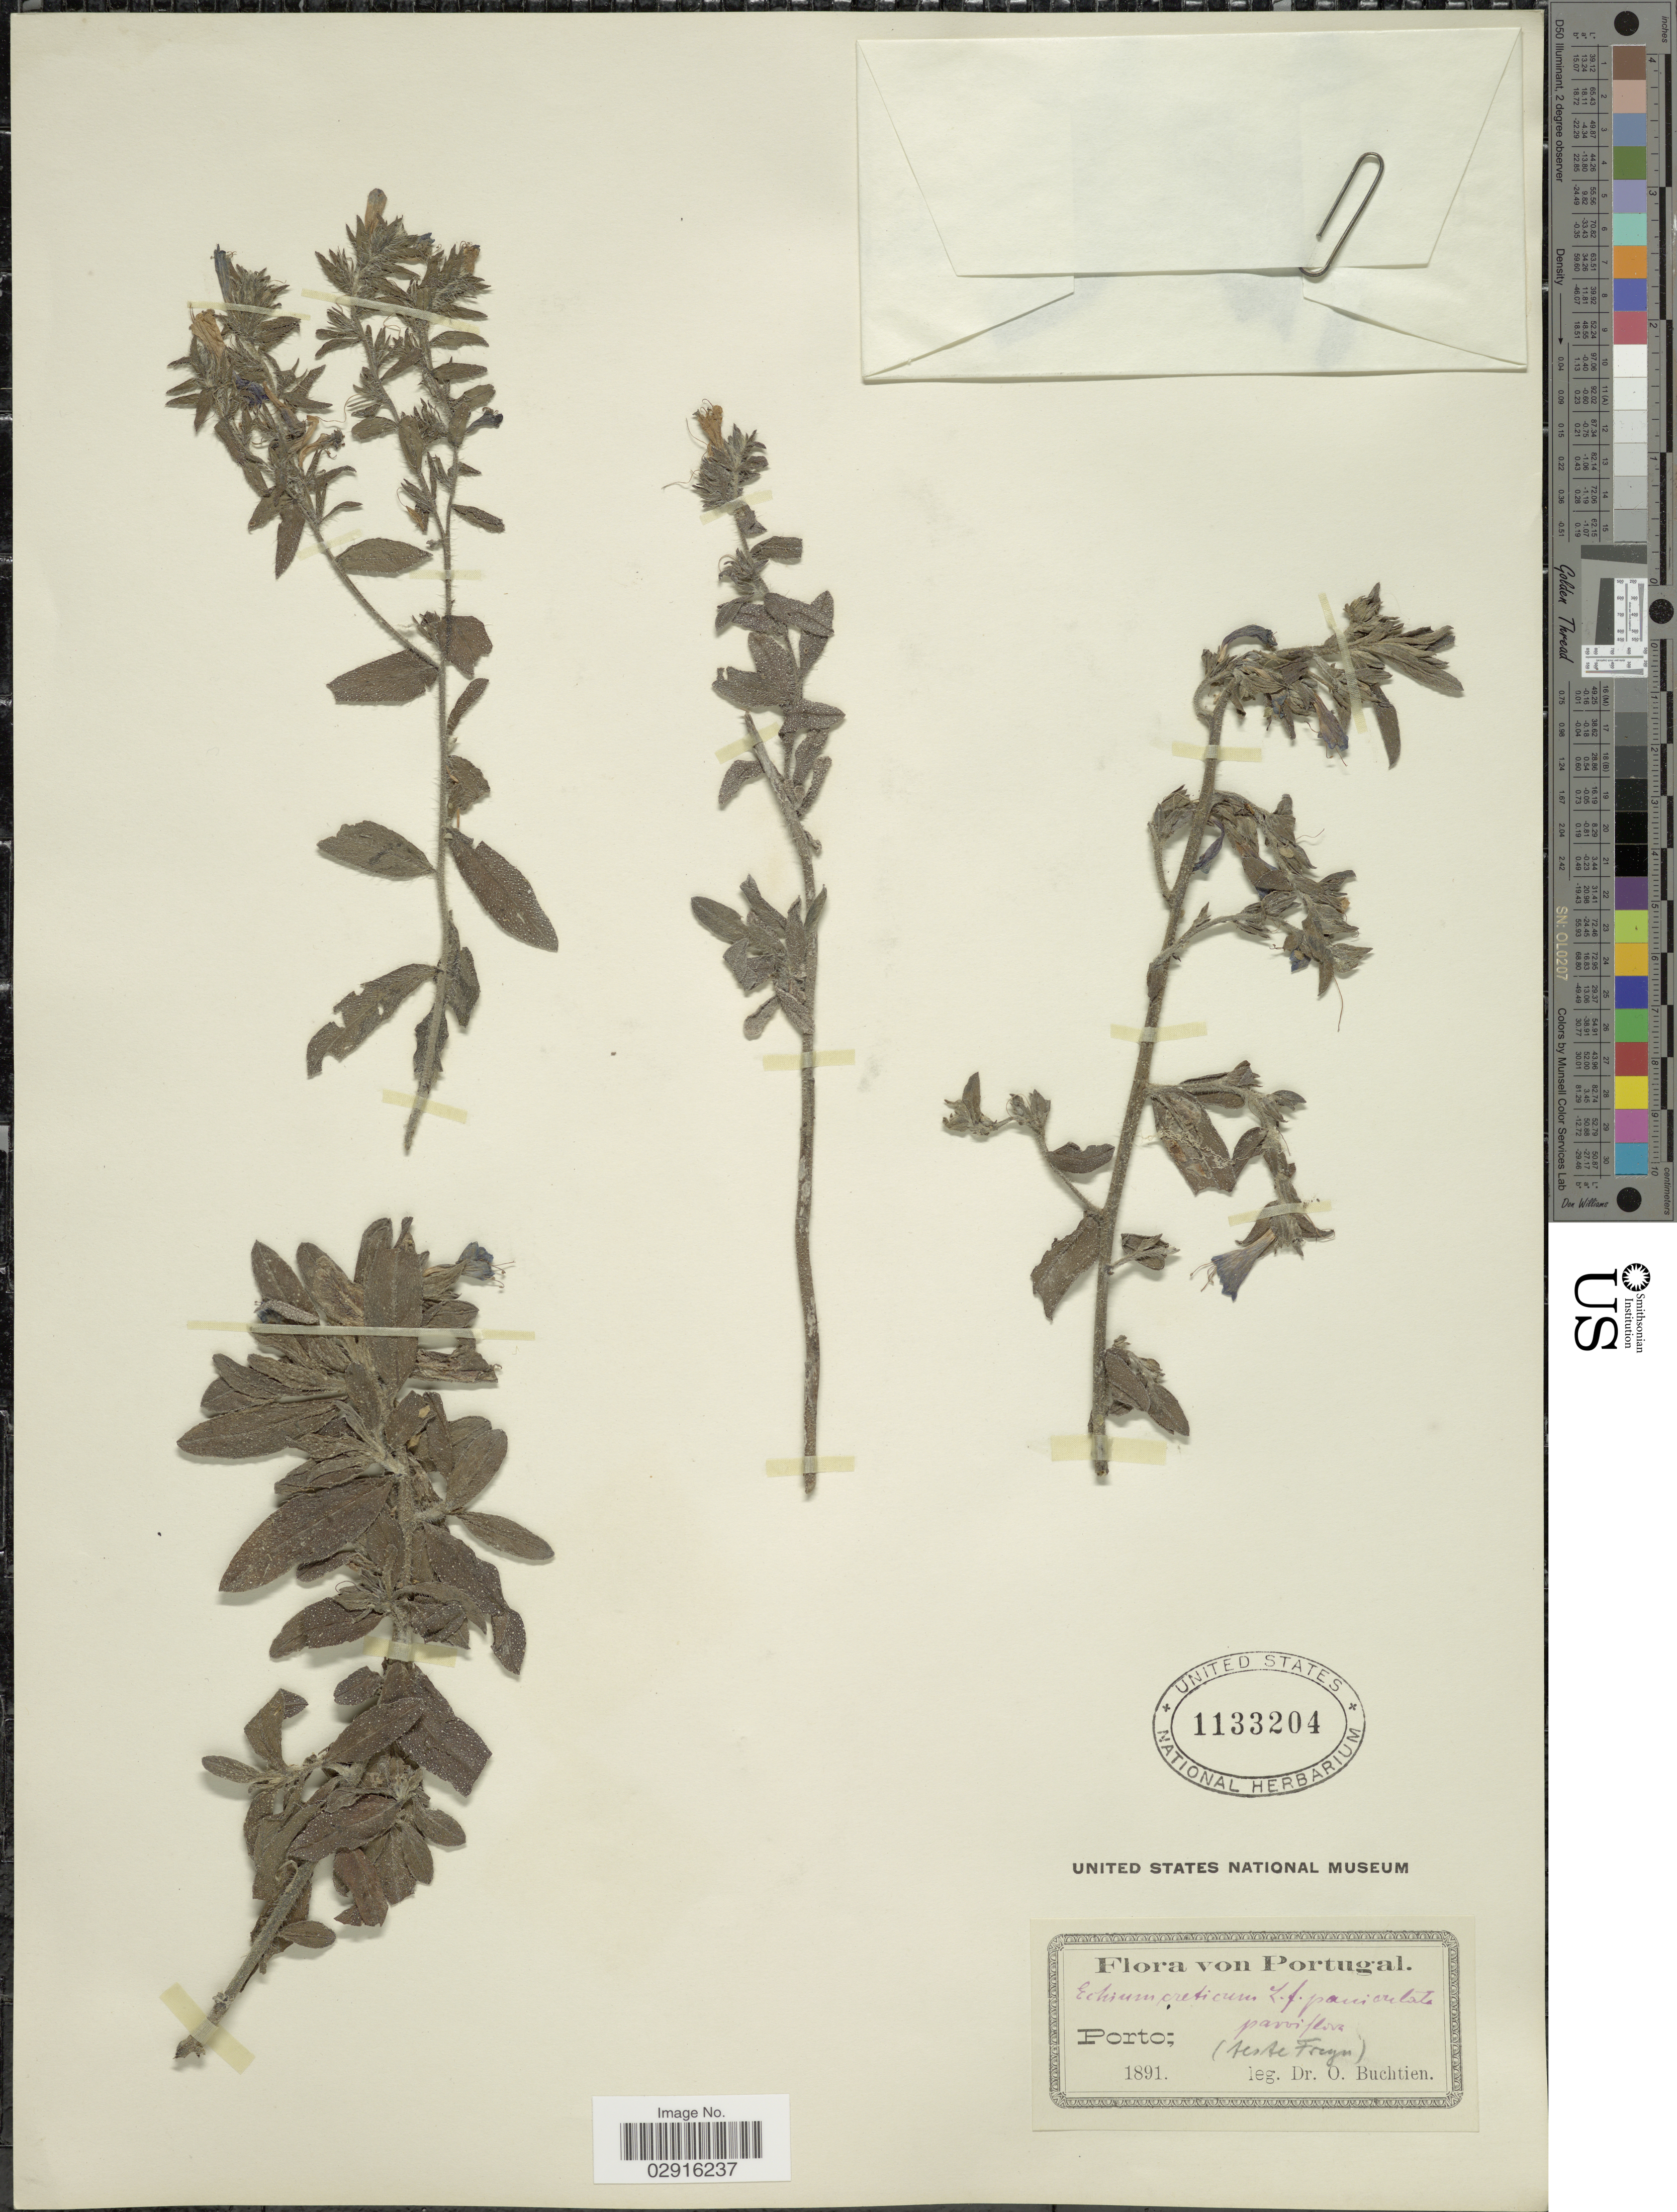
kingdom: Plantae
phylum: Tracheophyta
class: Magnoliopsida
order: Boraginales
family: Boraginaceae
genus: Echium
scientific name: Echium creticum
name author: L.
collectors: O. Buchtien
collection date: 1891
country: Portugal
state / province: Porto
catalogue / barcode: US 1133204